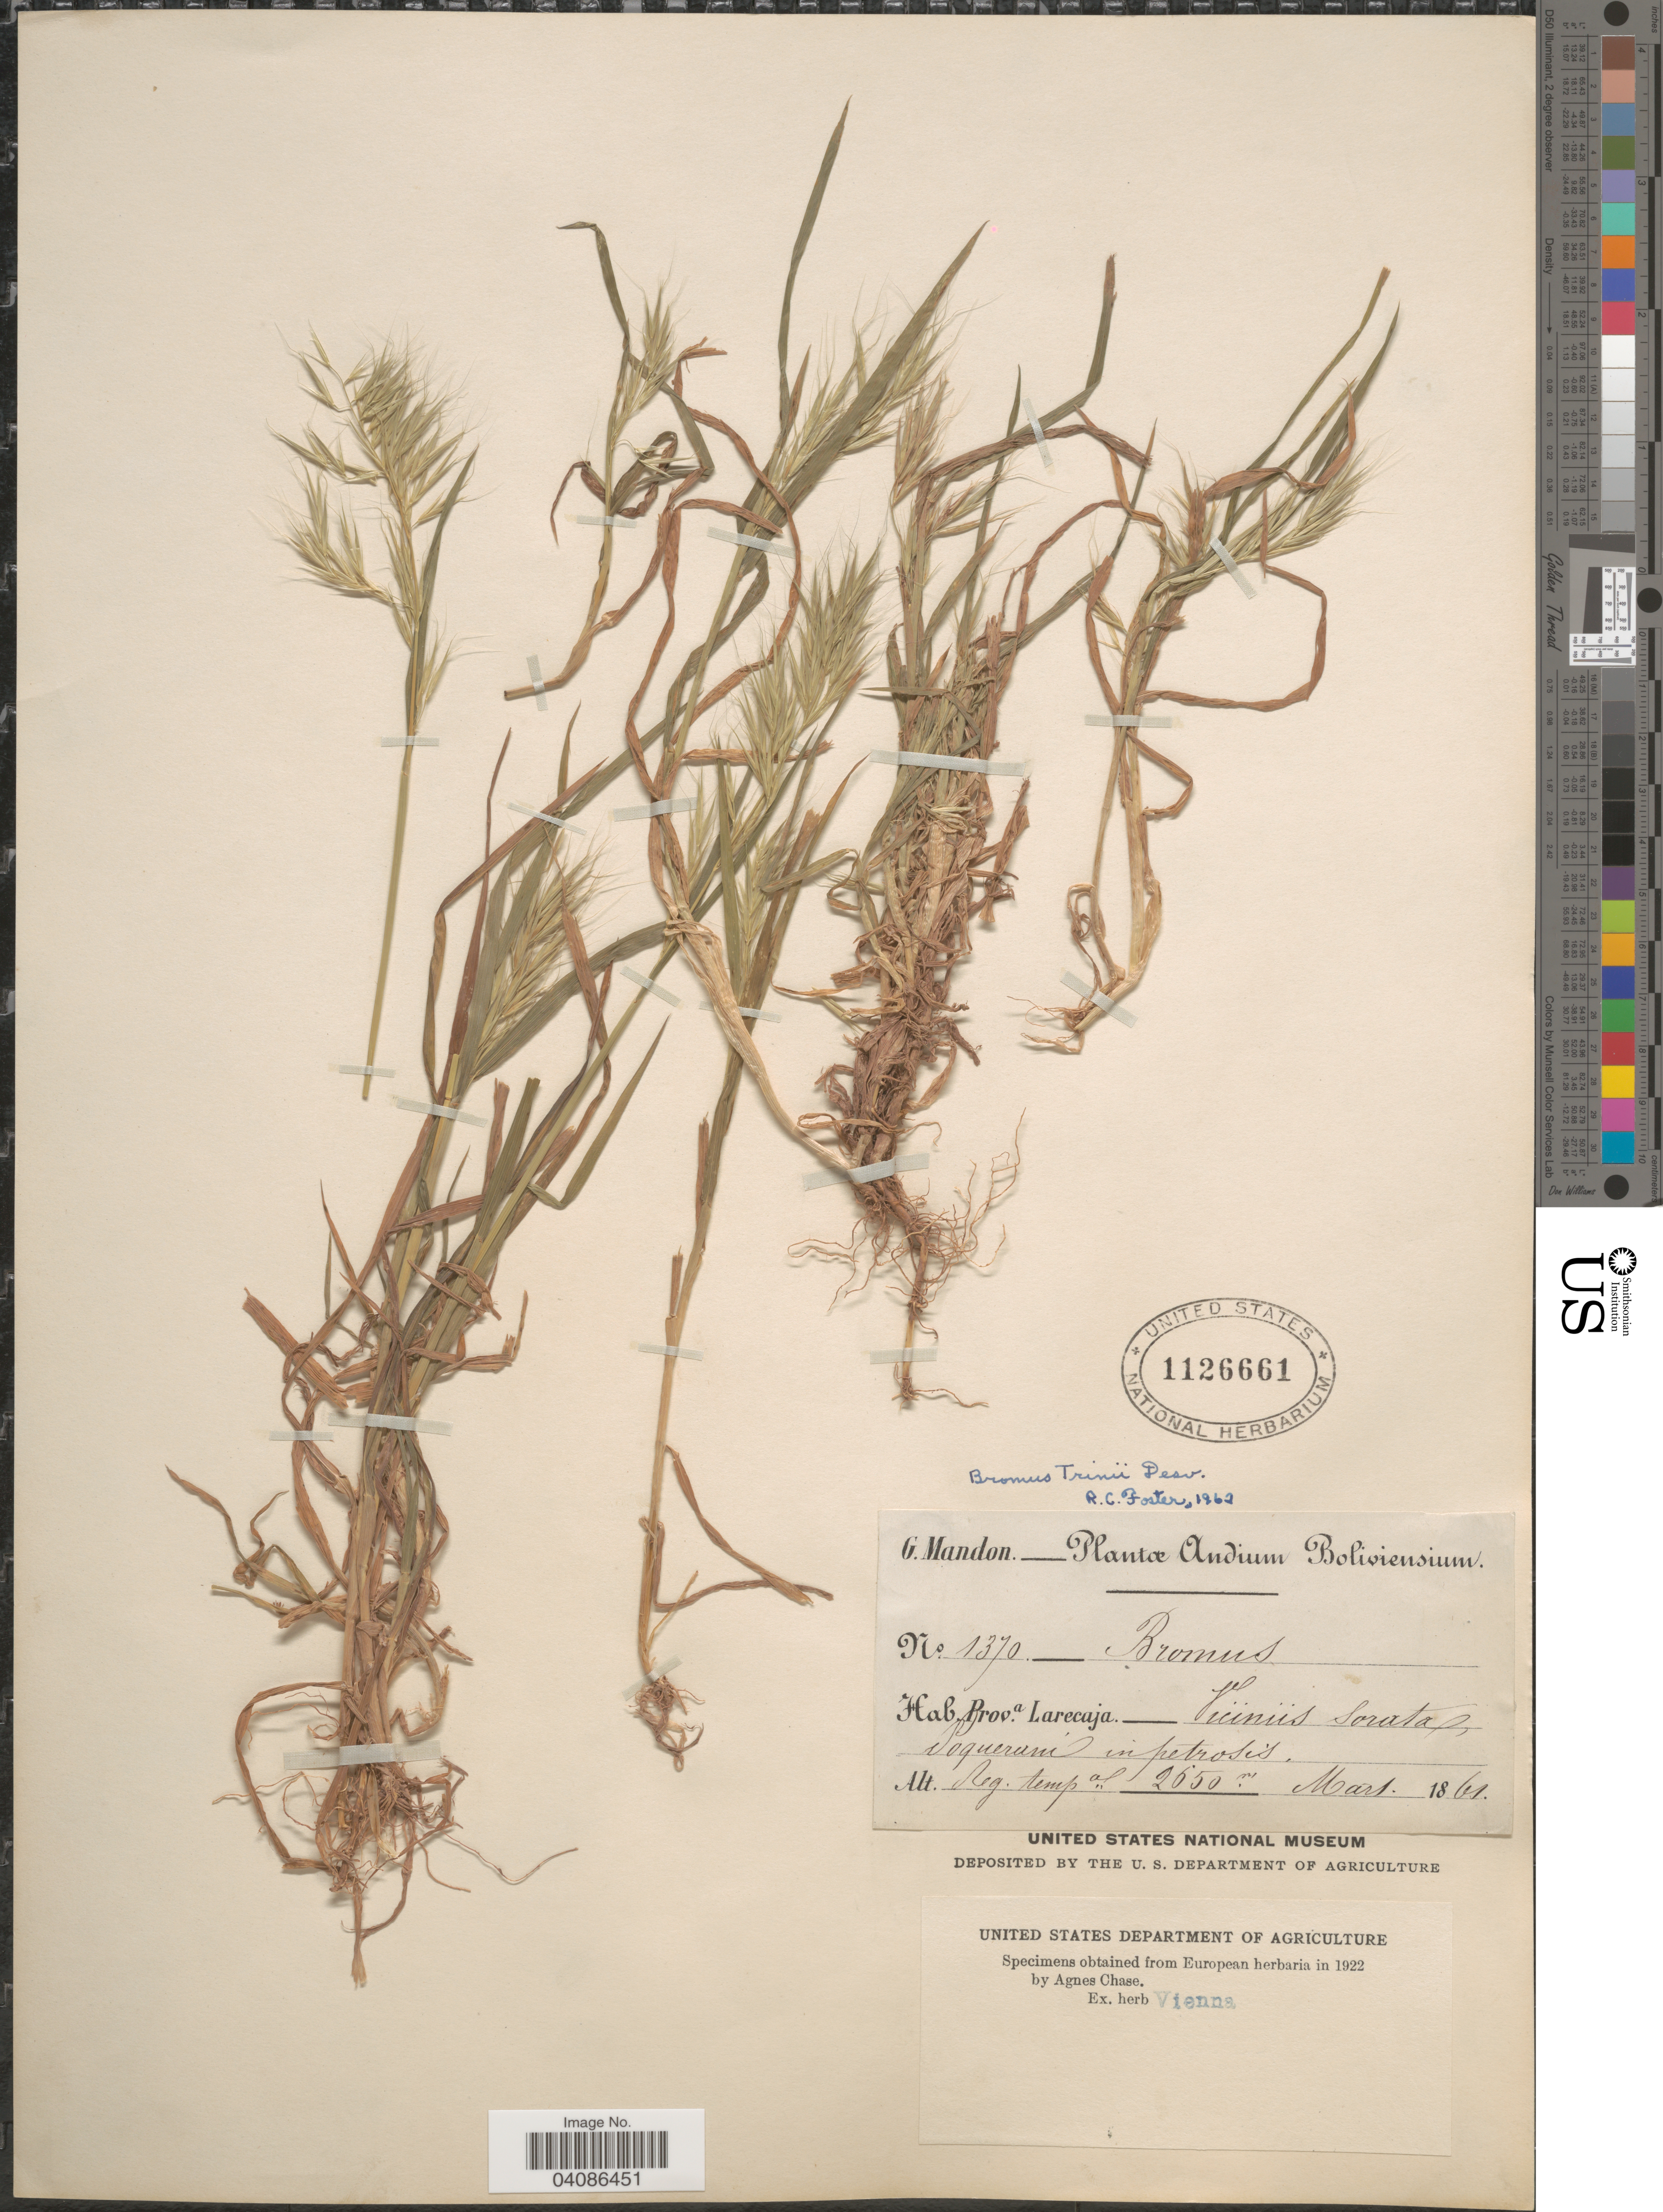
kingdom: Plantae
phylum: Tracheophyta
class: Liliopsida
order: Poales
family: Poaceae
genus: Bromus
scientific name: Bromus berteroanus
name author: Colla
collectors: G. Mandon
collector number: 1370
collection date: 1861-03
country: Bolivia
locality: Andium Boliviensium. Prov.a Larecaja. Viciniis Sorata, Poquerum in petrosis.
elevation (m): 2650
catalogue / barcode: US 1126661